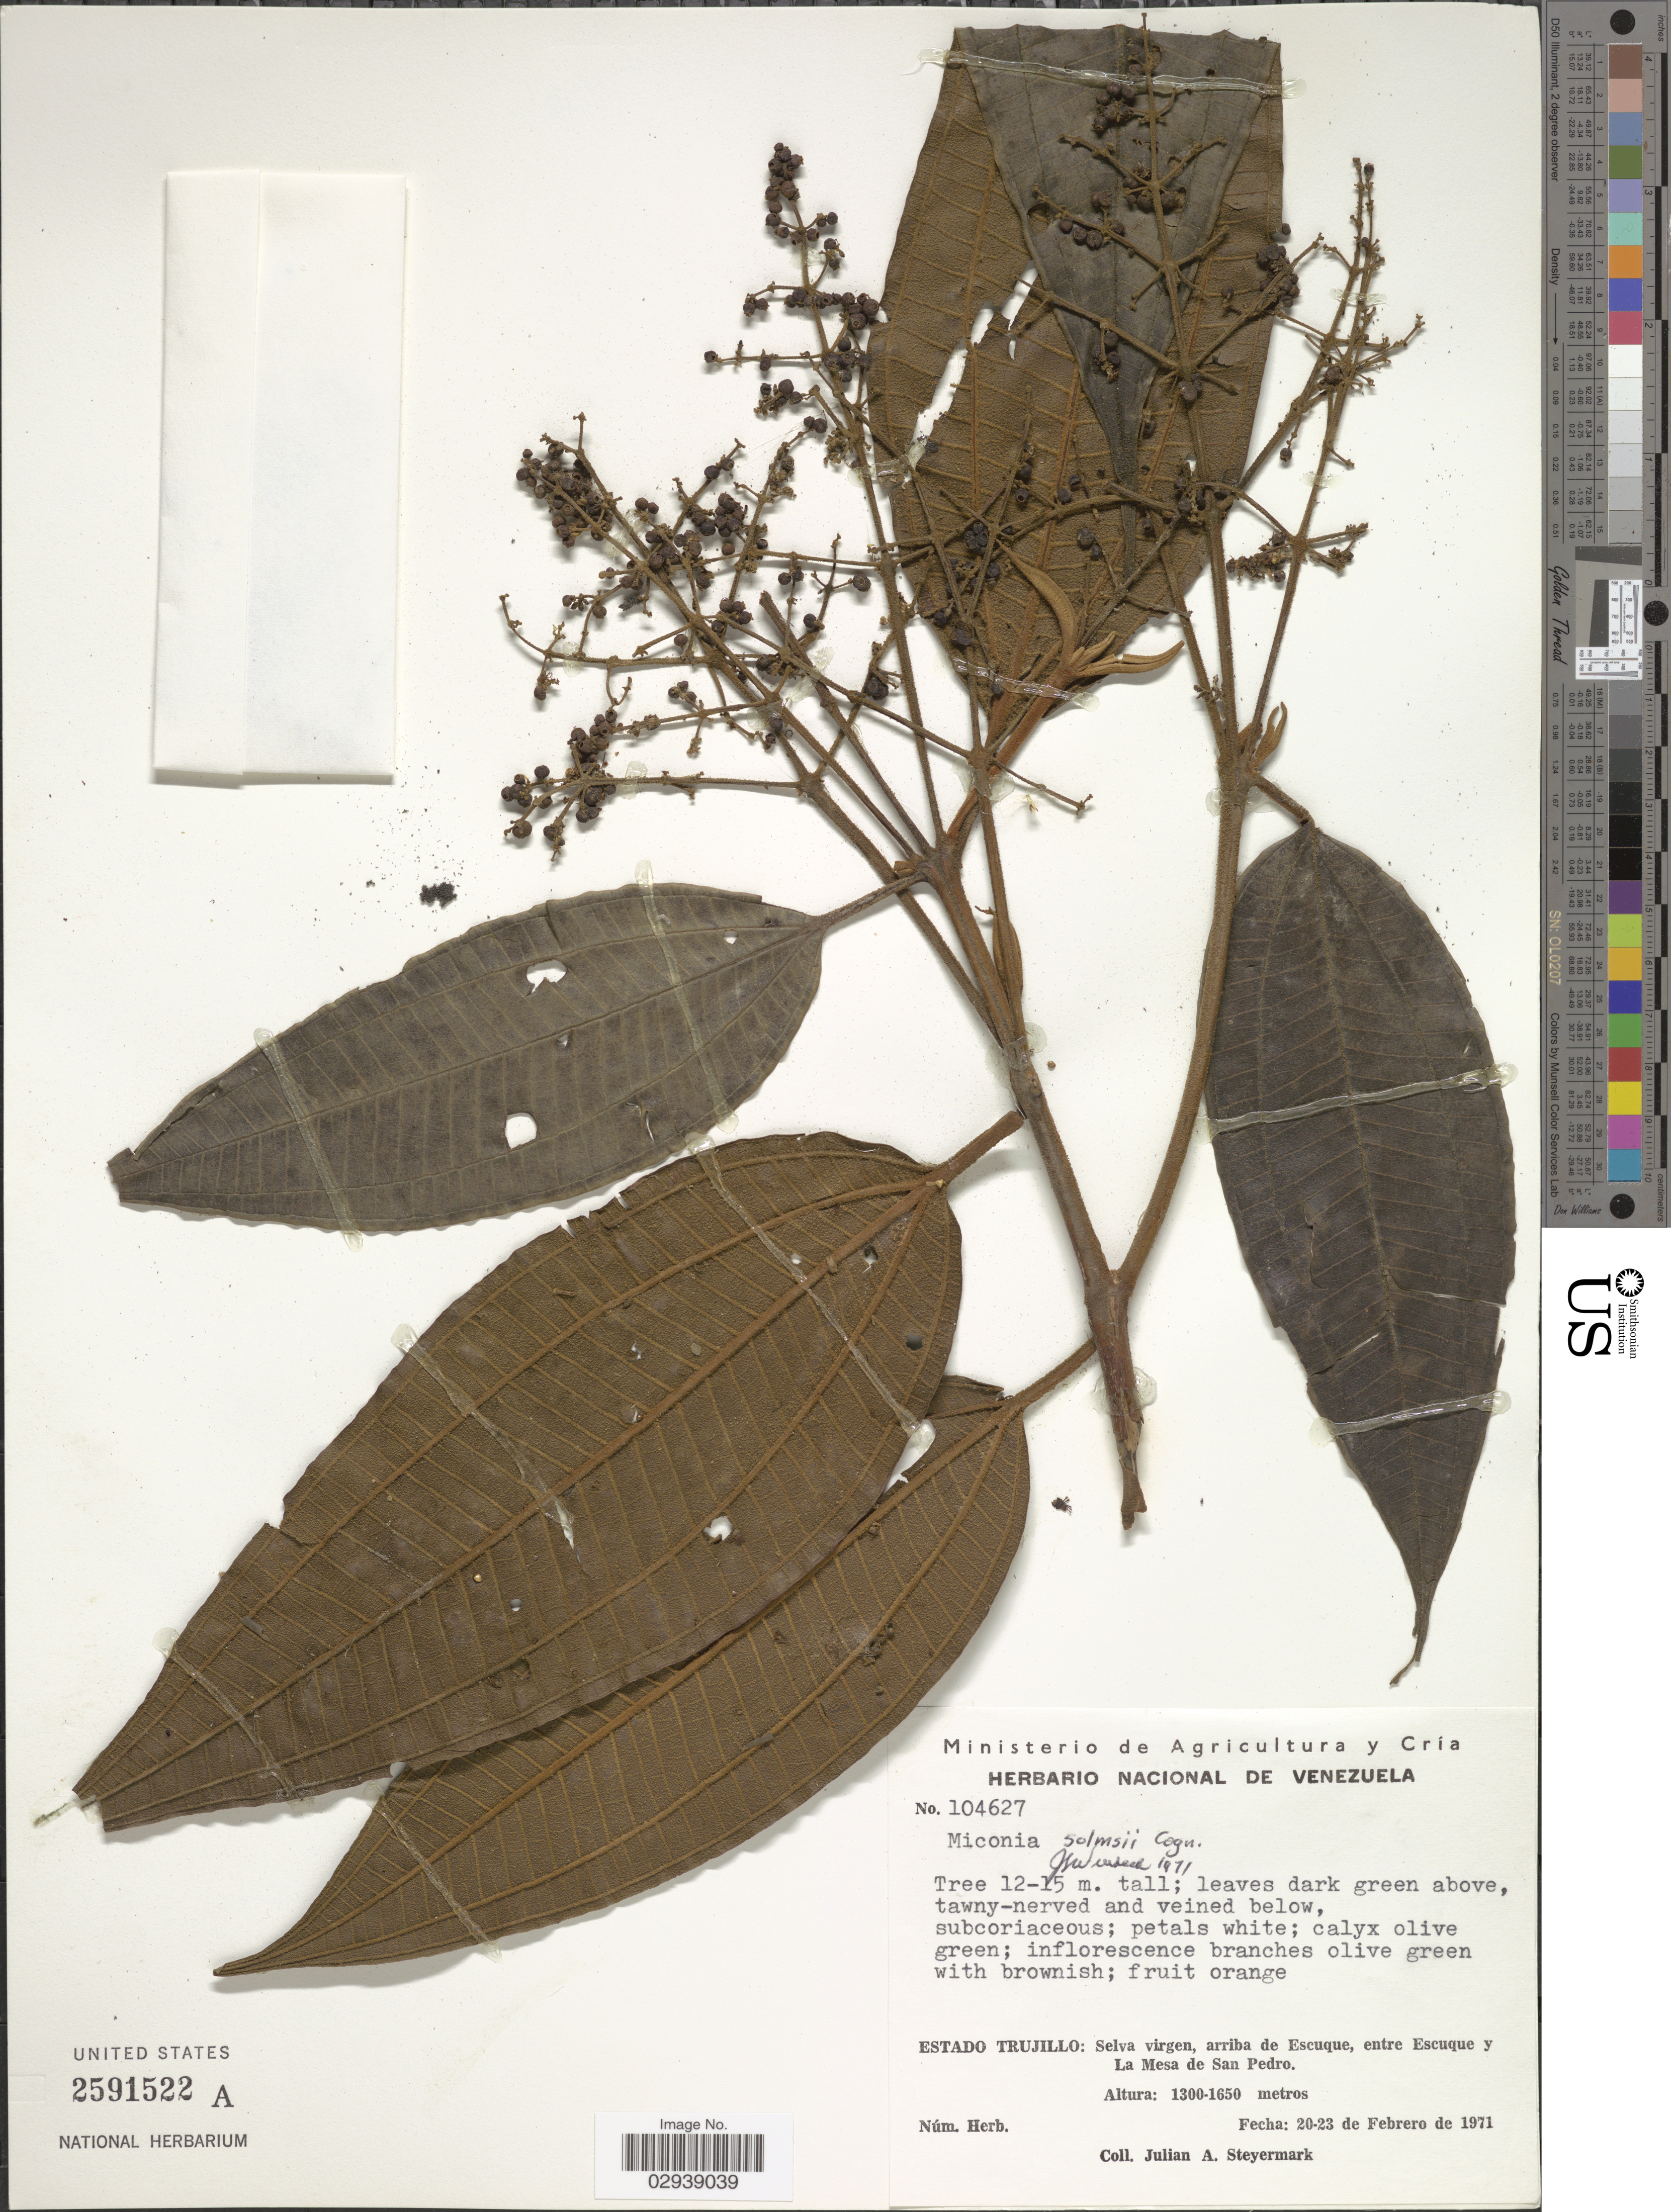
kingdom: Plantae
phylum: Tracheophyta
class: Magnoliopsida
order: Myrtales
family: Melastomataceae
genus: Miconia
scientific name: Miconia solmsii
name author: Cogn.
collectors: J. Steyermark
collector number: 104627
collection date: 1971-02-20/1971-02-23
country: Venezuela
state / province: Trujillo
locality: Selva virgen, arriba de Escuque, entre Escuque y La Mesa de San Pedro.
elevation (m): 1300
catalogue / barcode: US 2591522A